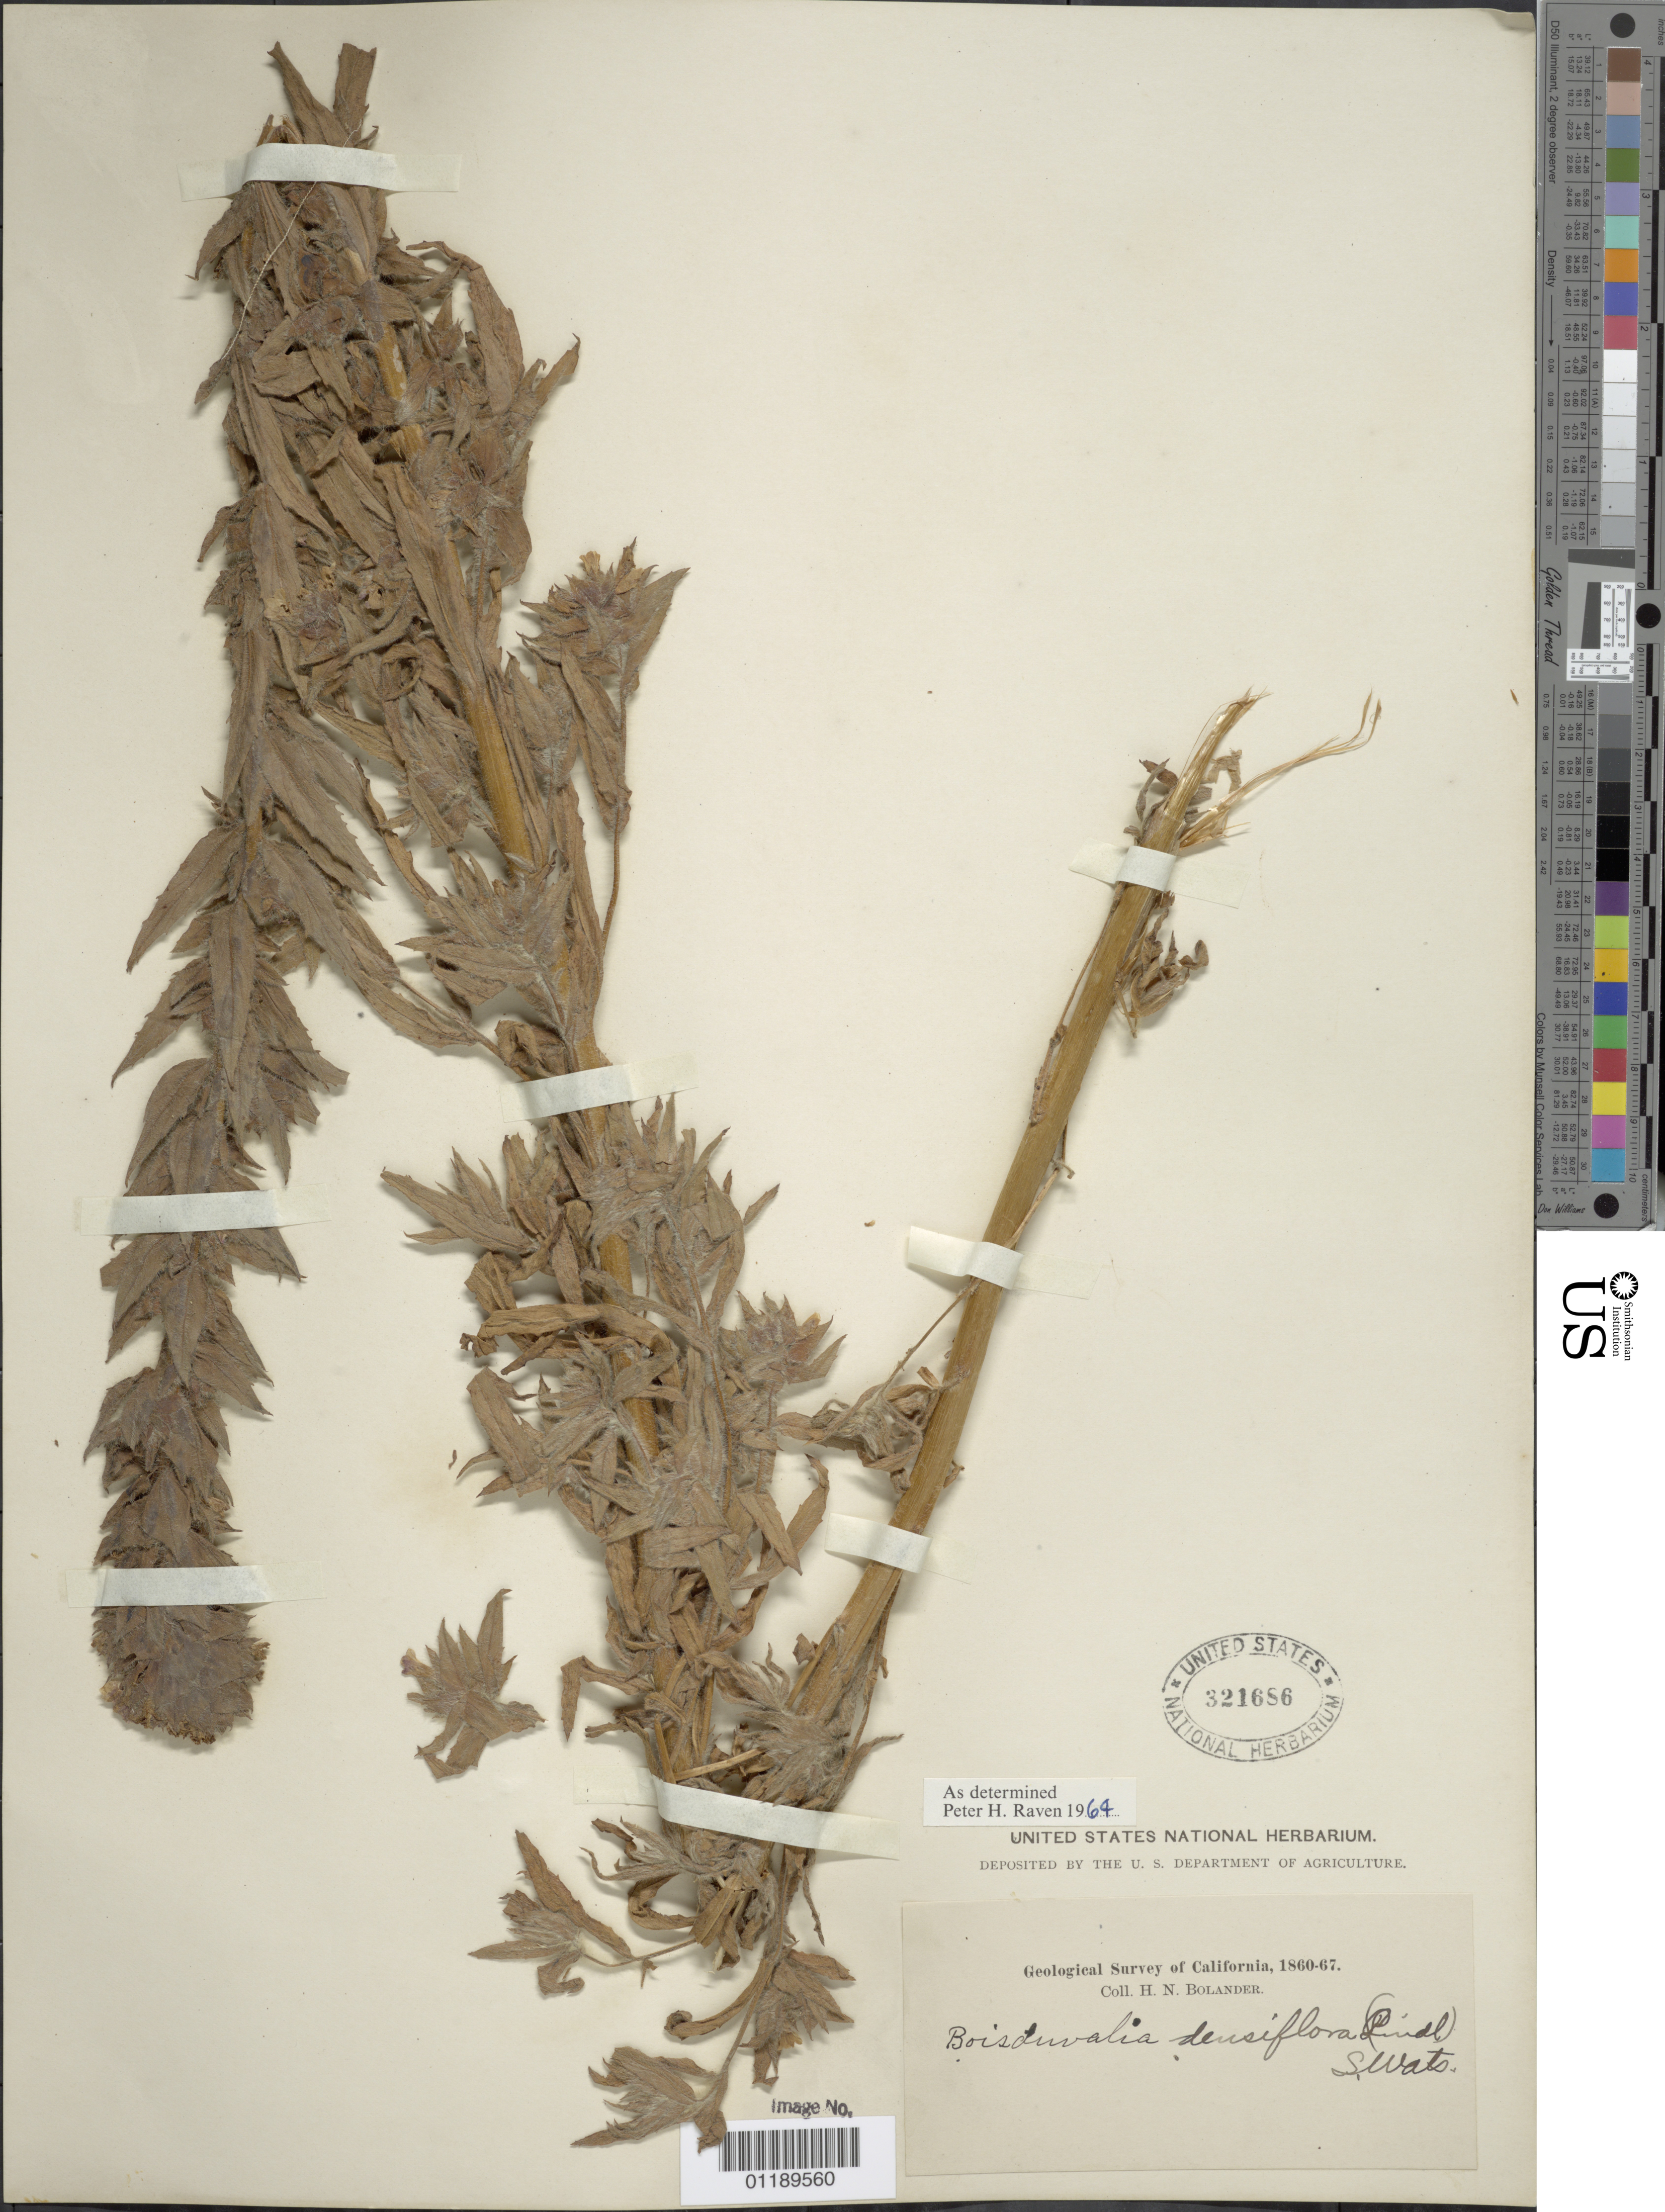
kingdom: Plantae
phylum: Tracheophyta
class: Magnoliopsida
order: Myrtales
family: Onagraceae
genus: Epilobium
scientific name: Epilobium densiflorum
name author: (Lindl.) Hoch & P.H. Raven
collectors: H. Bolander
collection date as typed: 1860 to -- -- 1867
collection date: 1860/1867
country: United States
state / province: California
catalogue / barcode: US 321686